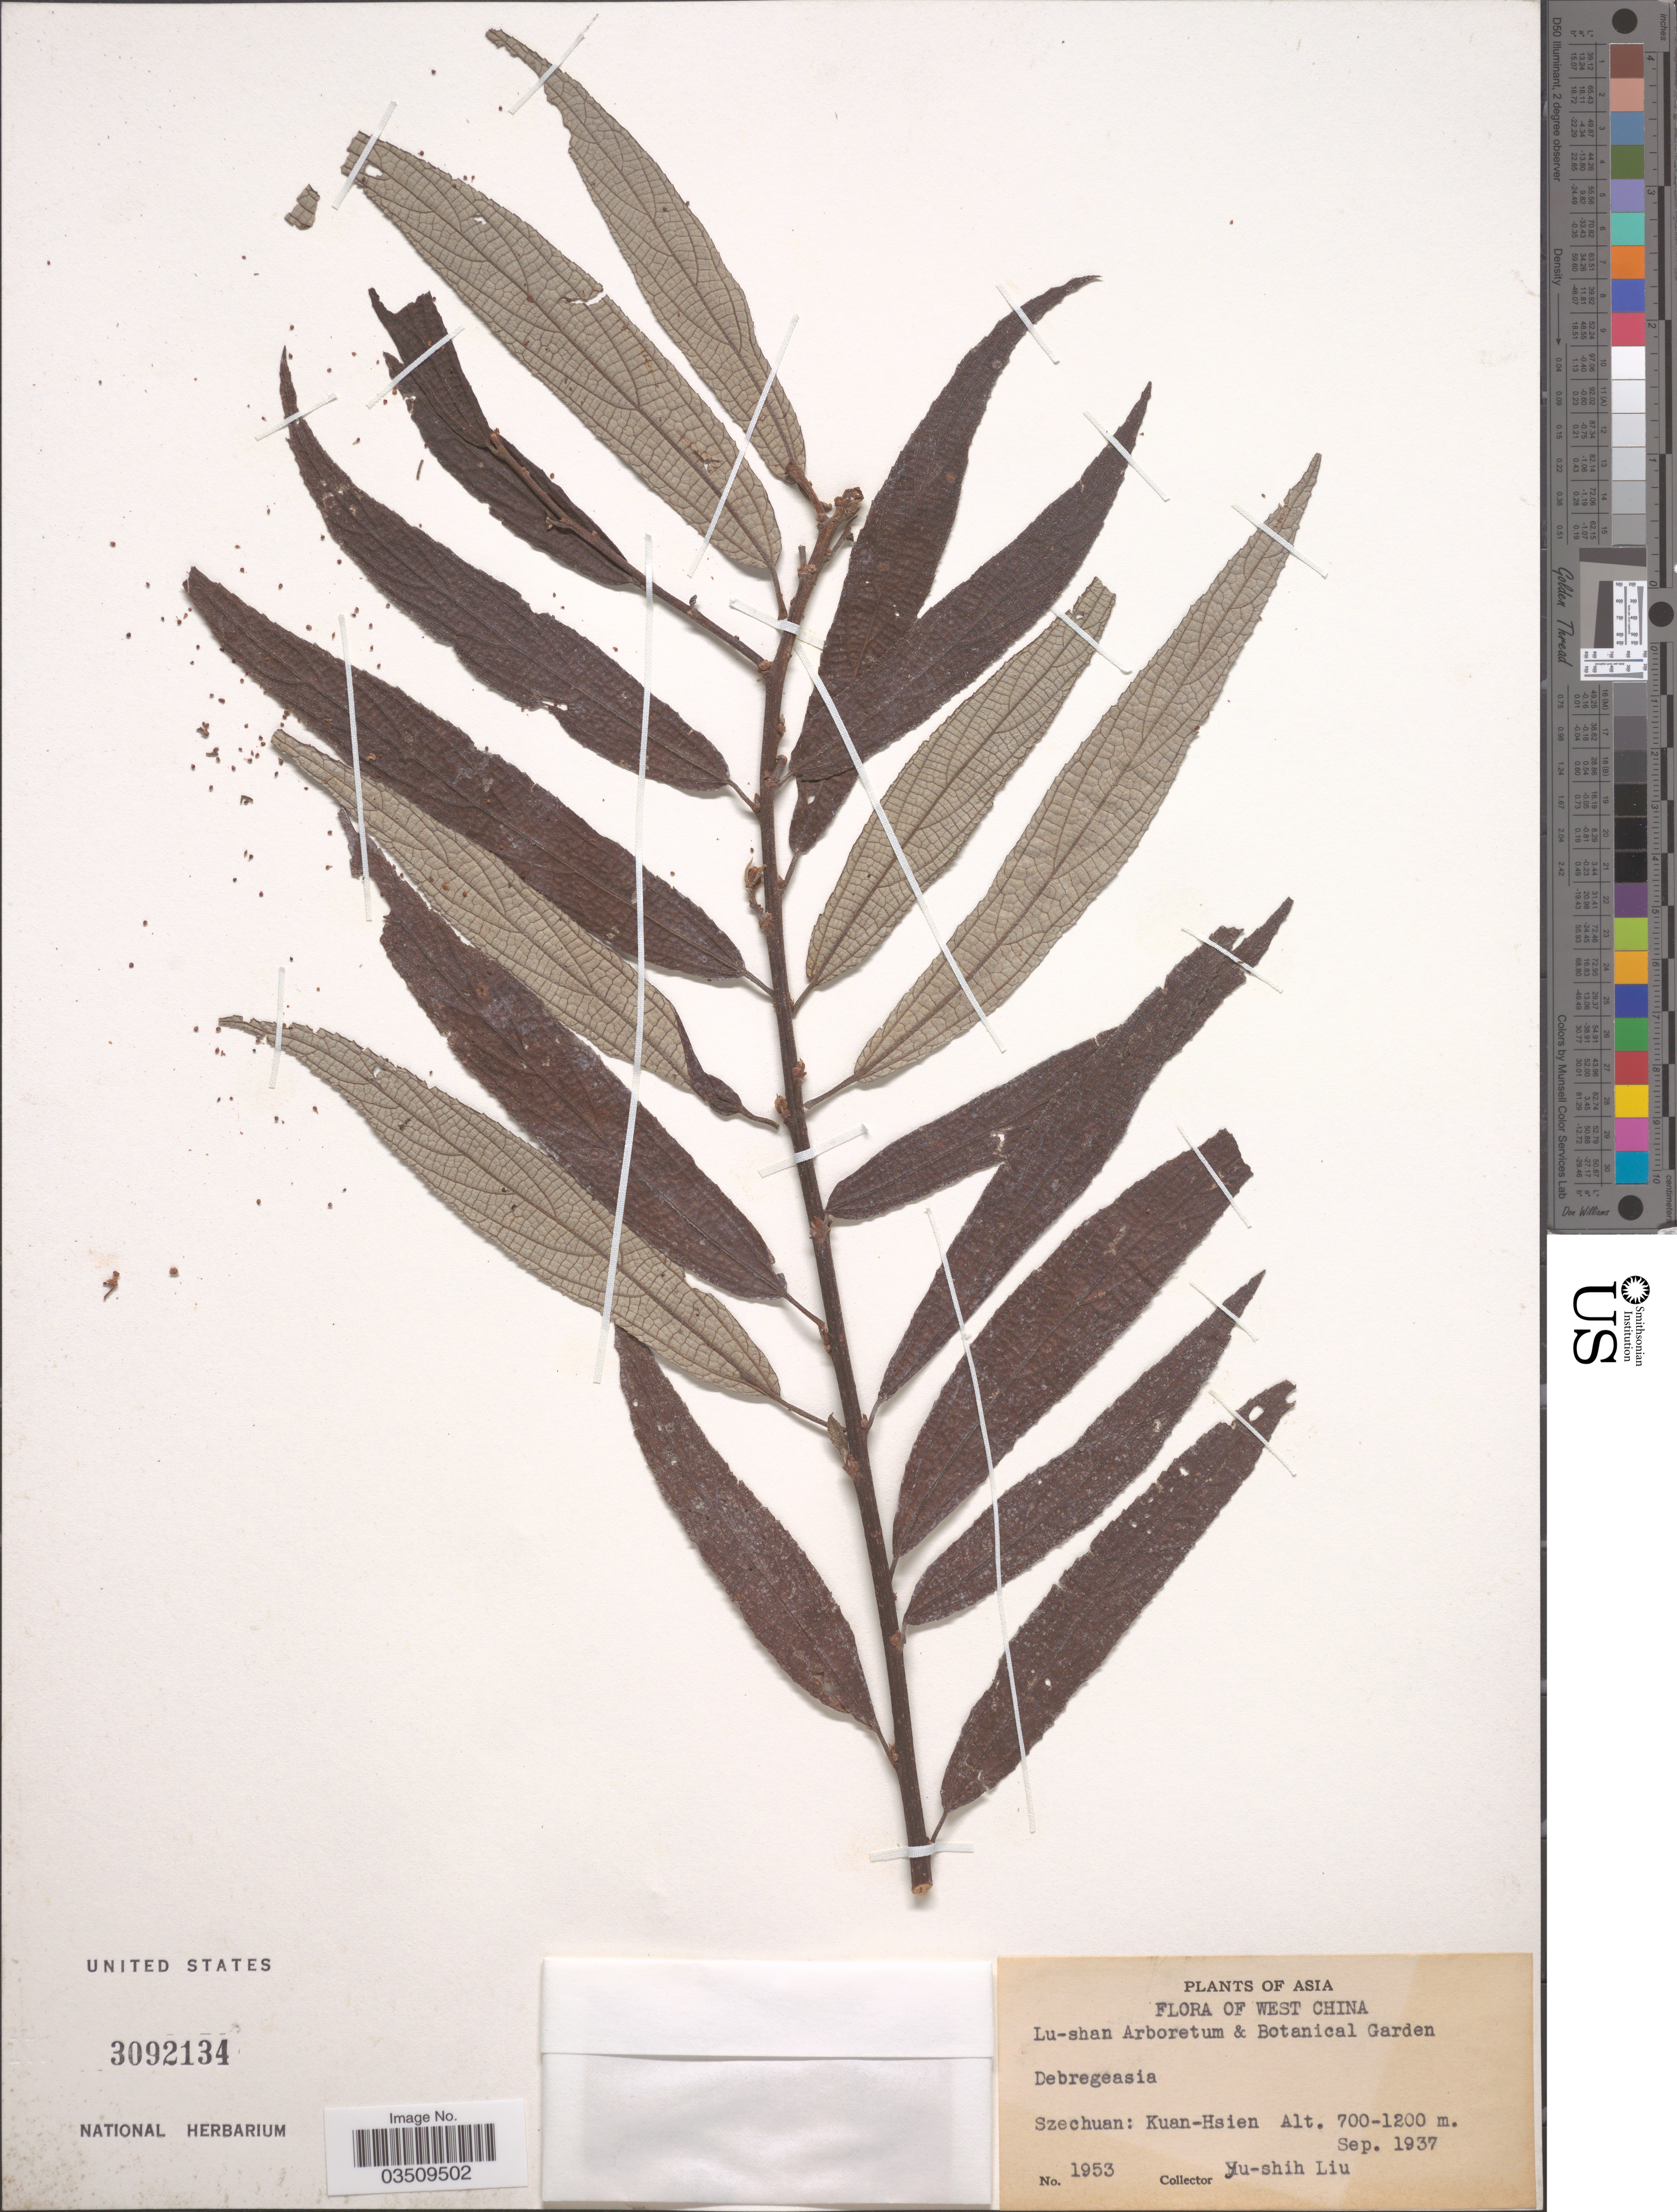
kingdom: Plantae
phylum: Tracheophyta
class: Magnoliopsida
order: Rosales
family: Urticaceae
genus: Debregeasia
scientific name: Debregeasia sp.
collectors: Y.-S. Liu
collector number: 1953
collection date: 1937-09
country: China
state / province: Sichuan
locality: West China. Lu-shan Arboretum & Botanical Garden. Szechuan: Kuan-Hsien.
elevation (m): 700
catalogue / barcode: US 3092134